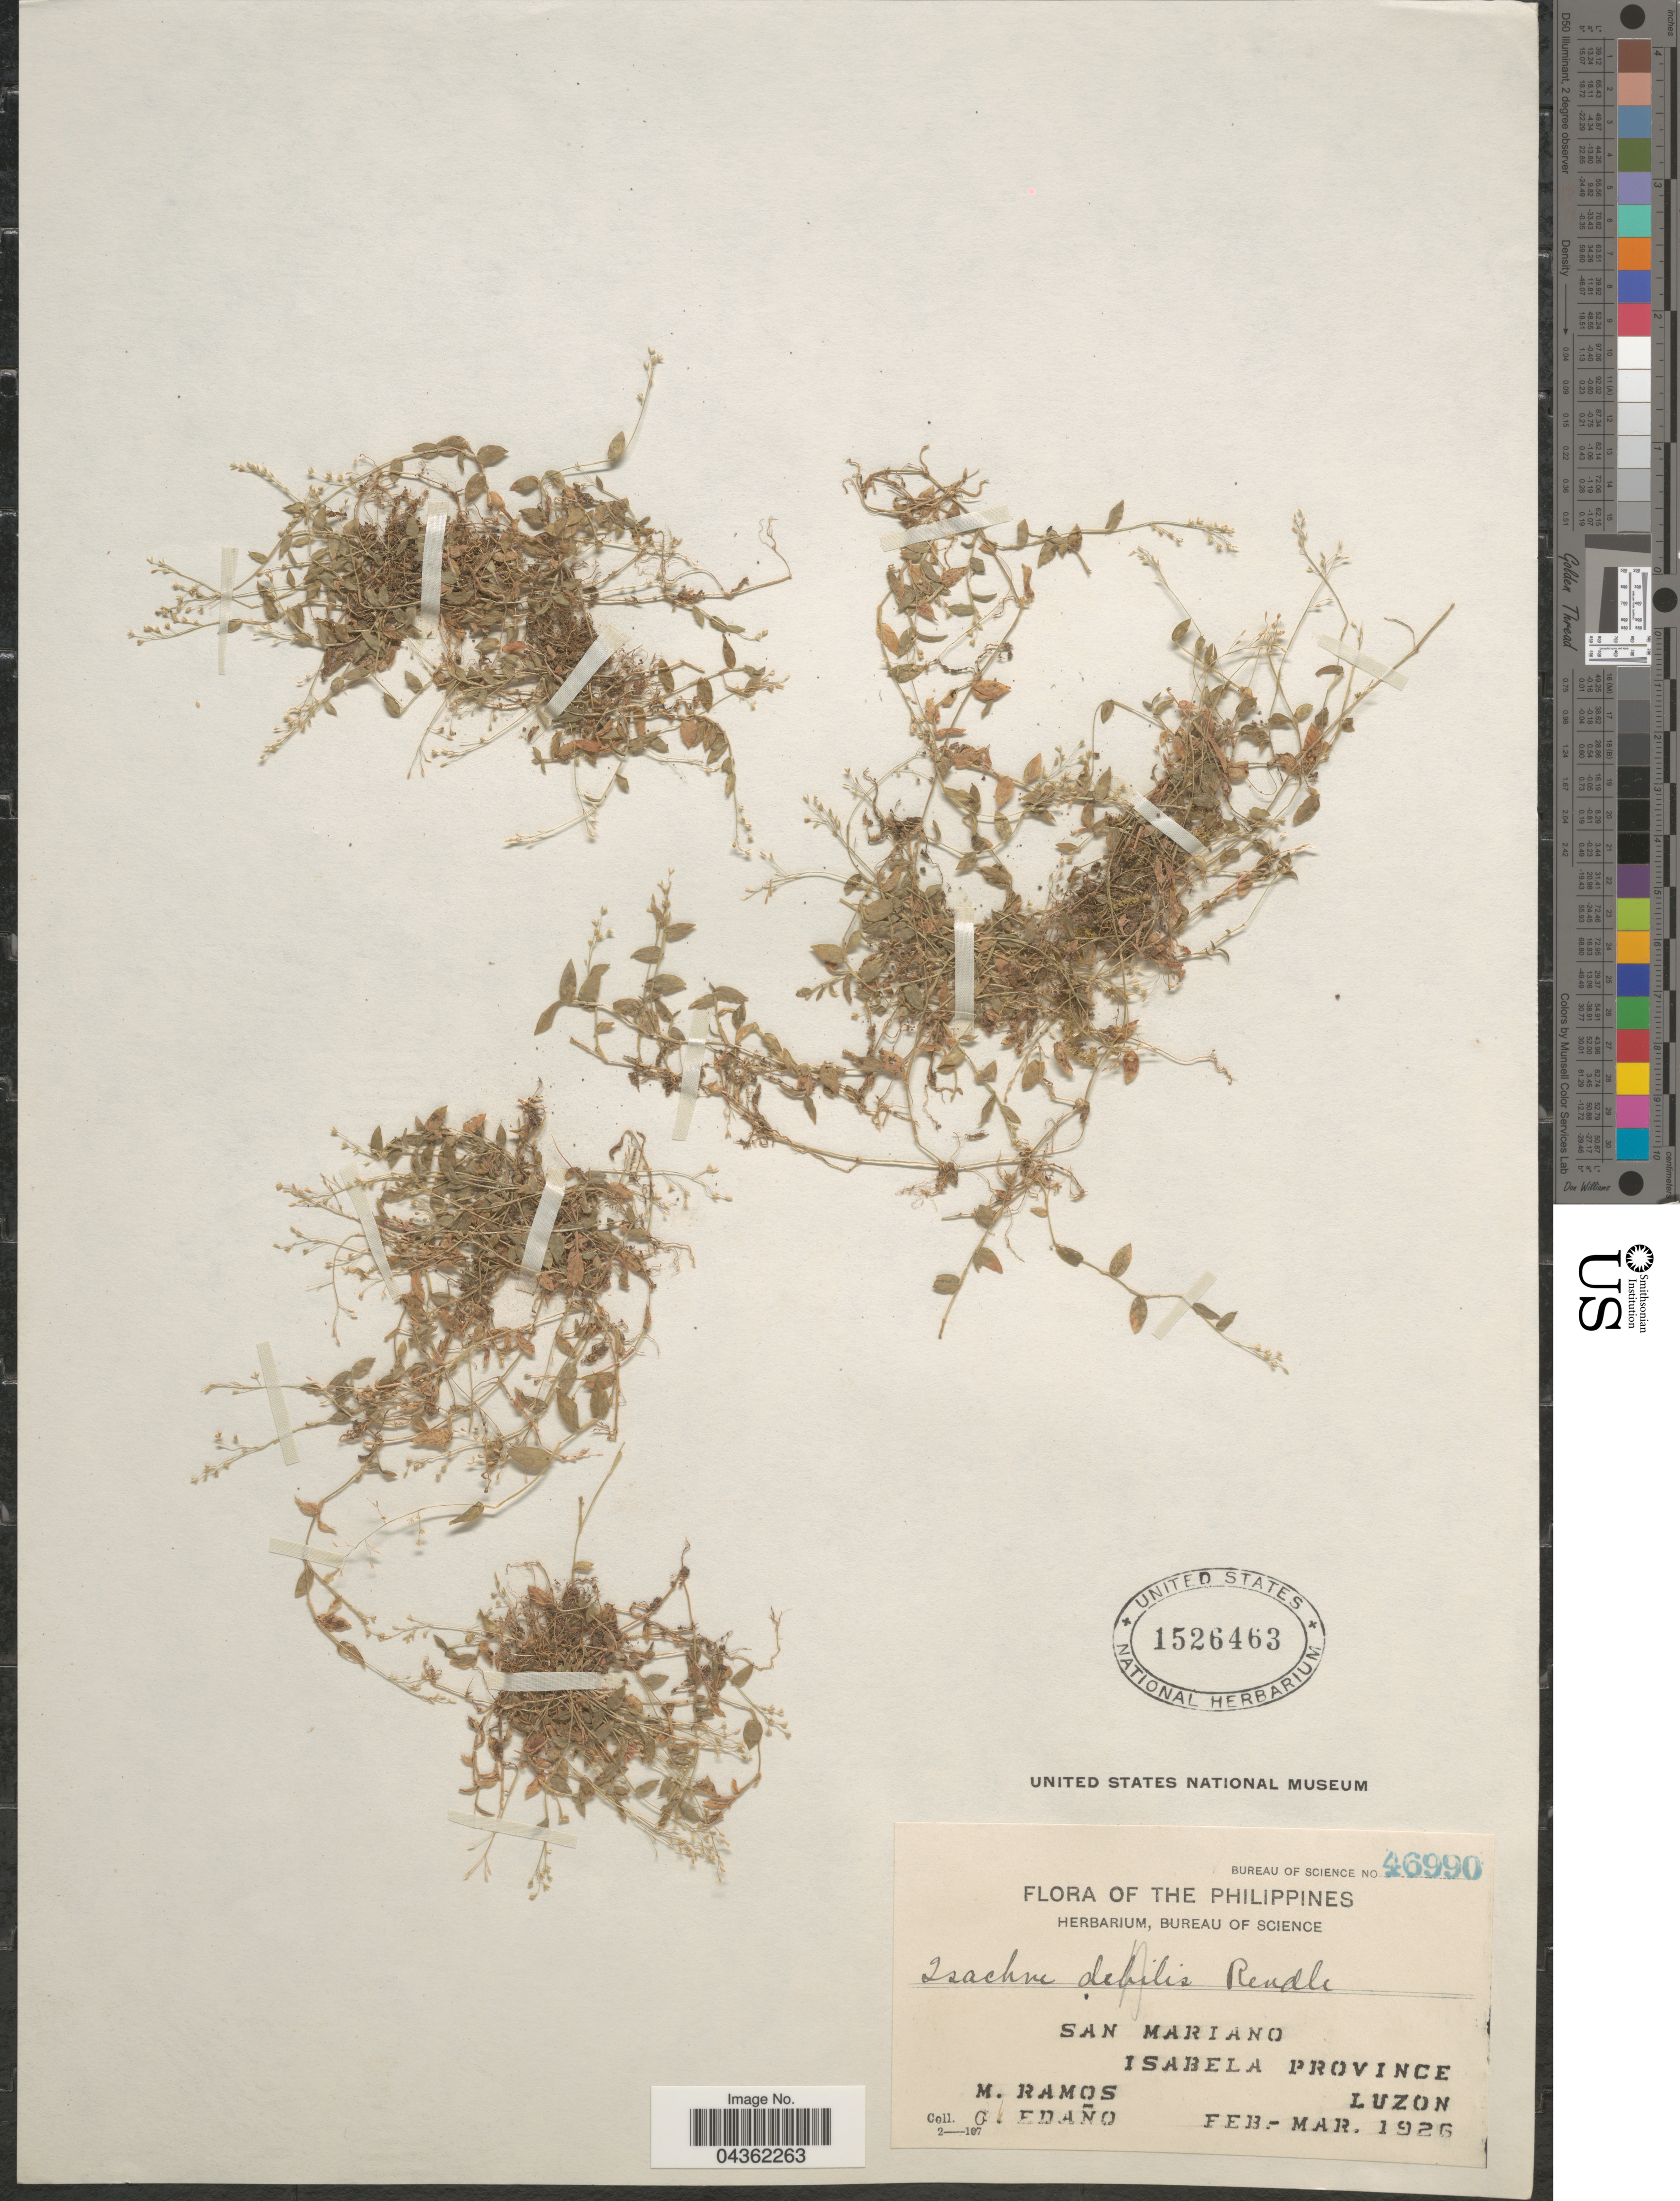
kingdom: Plantae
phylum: Tracheophyta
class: Liliopsida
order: Poales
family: Poaceae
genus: Isachne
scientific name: Isachne sp.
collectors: M. Ramos & G. Edaño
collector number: Bureau of Science 46990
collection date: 1926-02/1926-03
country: Philippines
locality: San Mariano. Isabela Province, Luzon.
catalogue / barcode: US 1526463